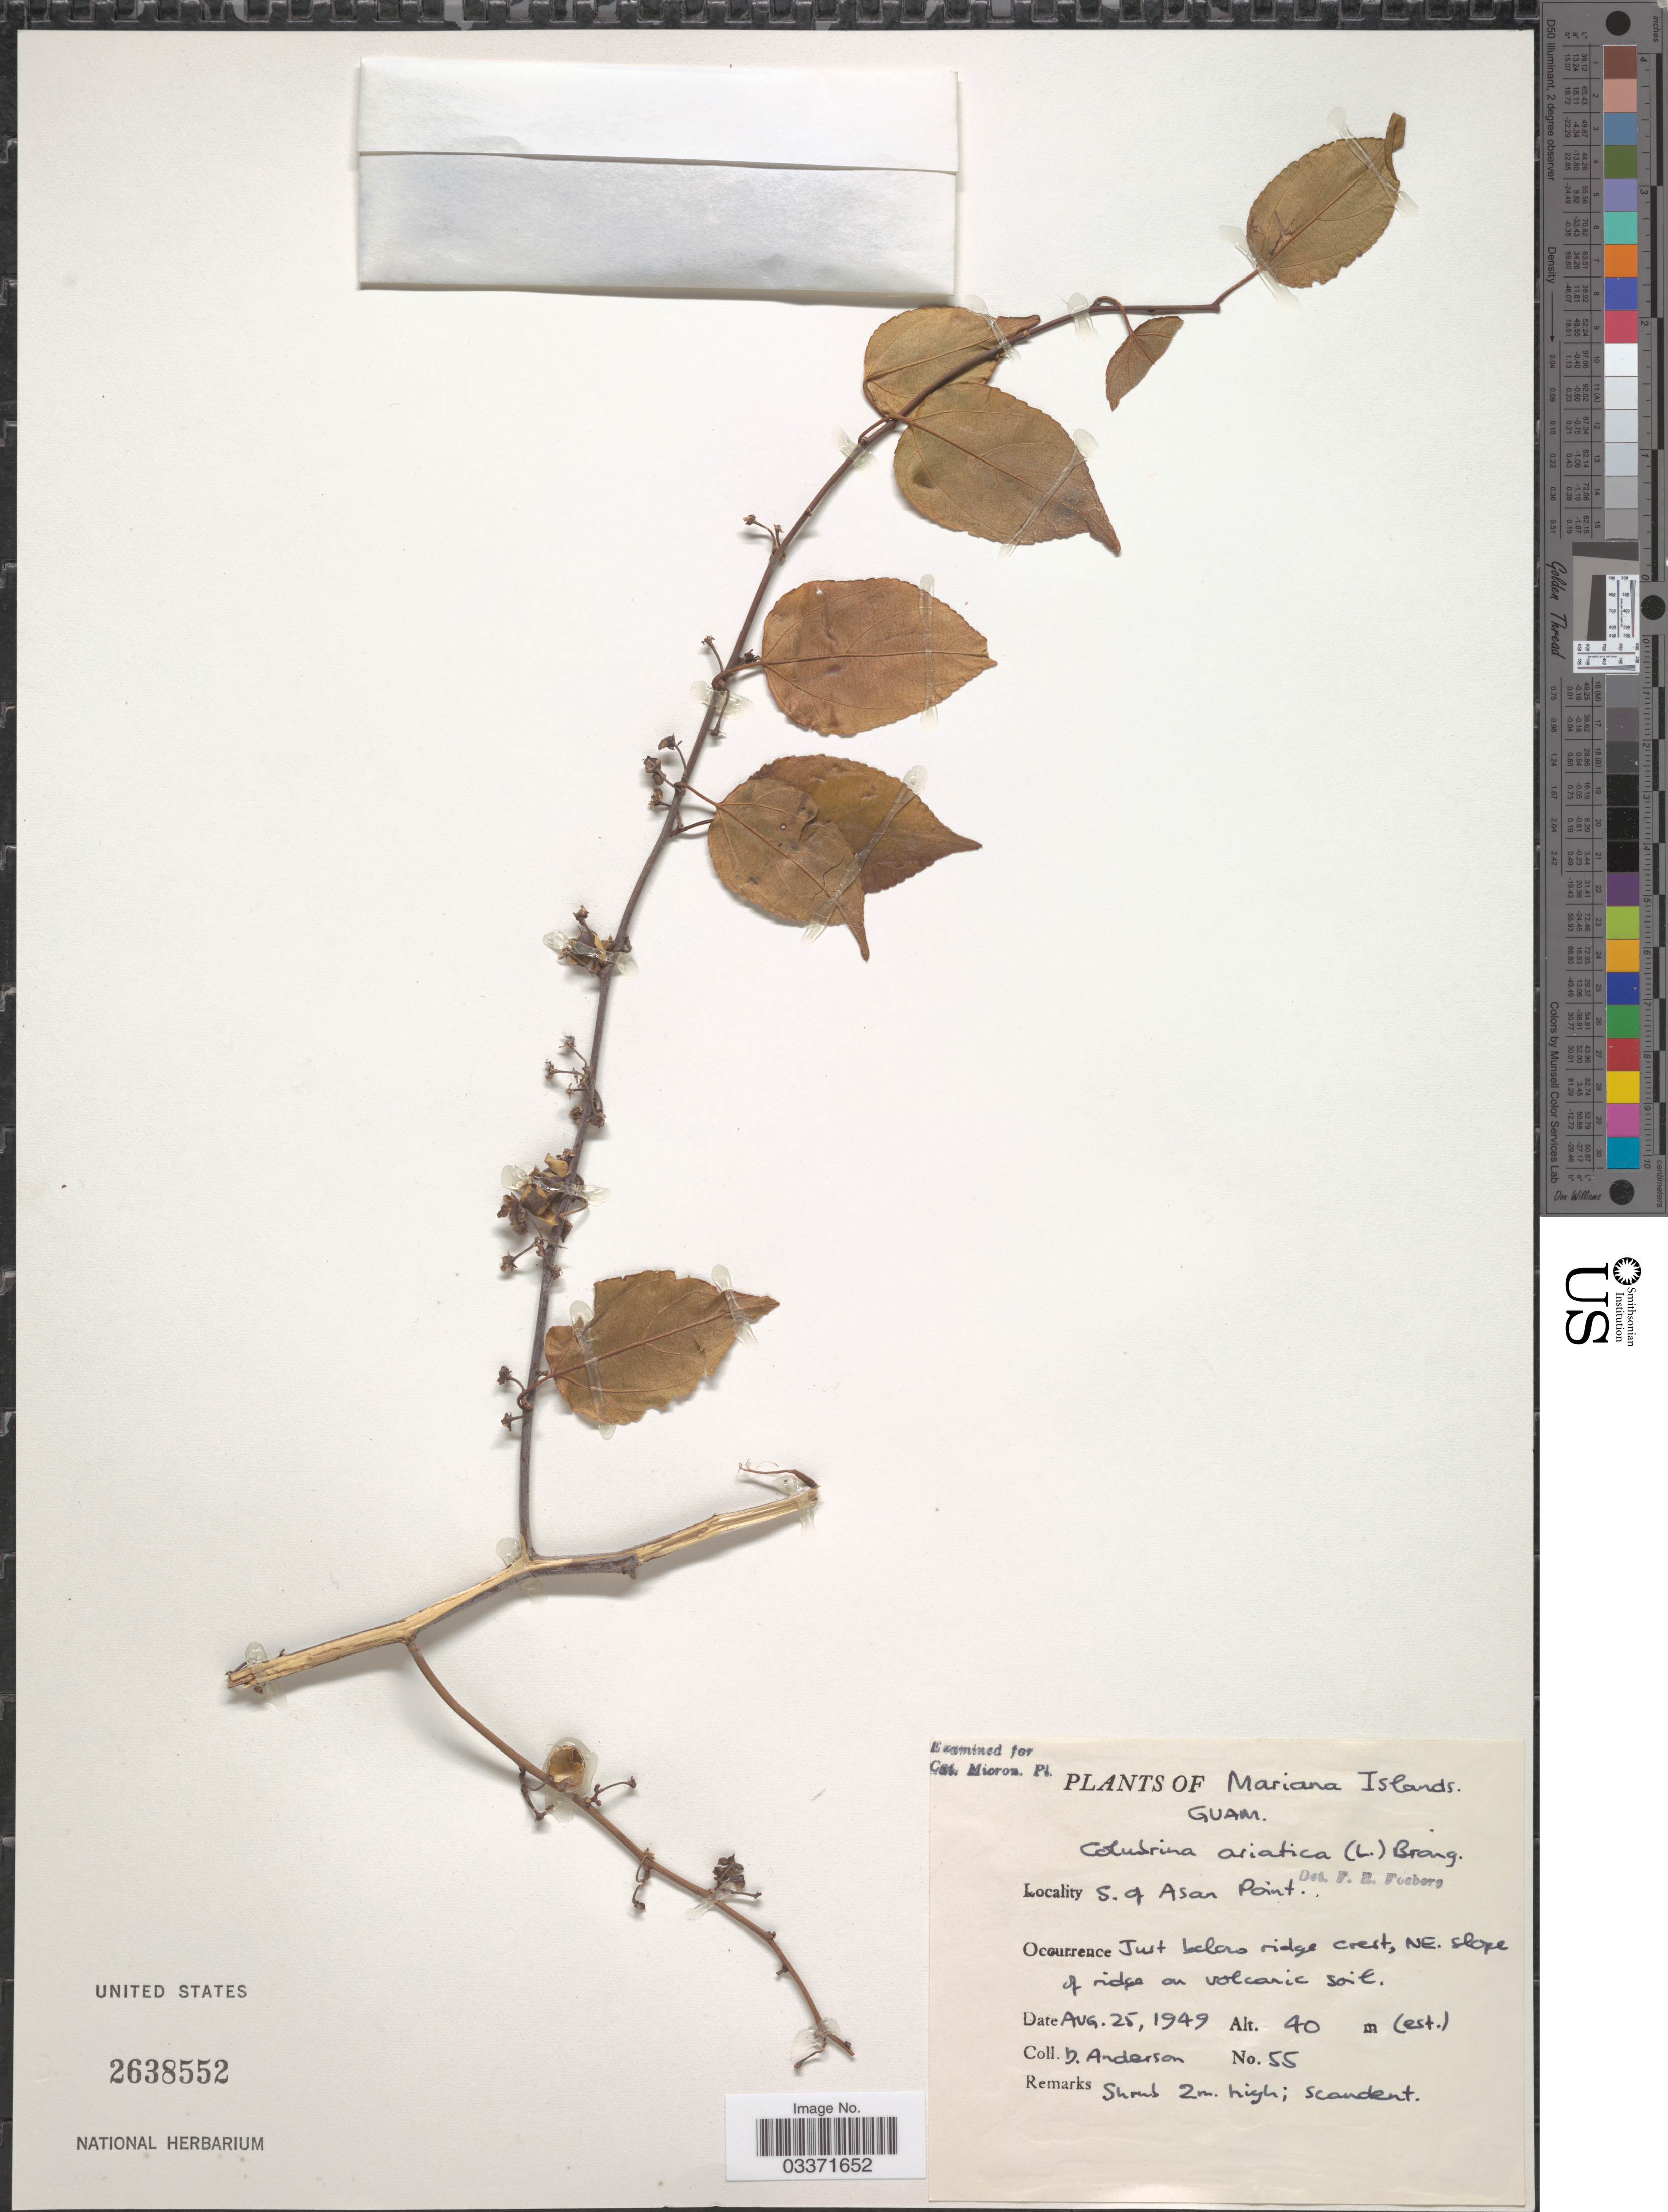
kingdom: Plantae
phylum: Tracheophyta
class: Magnoliopsida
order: Rosales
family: Rhamnaceae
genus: Colubrina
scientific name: Colubrina asiatica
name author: (L.) Brongn.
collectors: D. Anderson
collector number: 55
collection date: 1949-08-25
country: Guam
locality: Mariana Islands, S. of Asan Point, Just below ridge crest, NE. slope of ridge on volcanic soil.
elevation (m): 40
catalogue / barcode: US 2638552